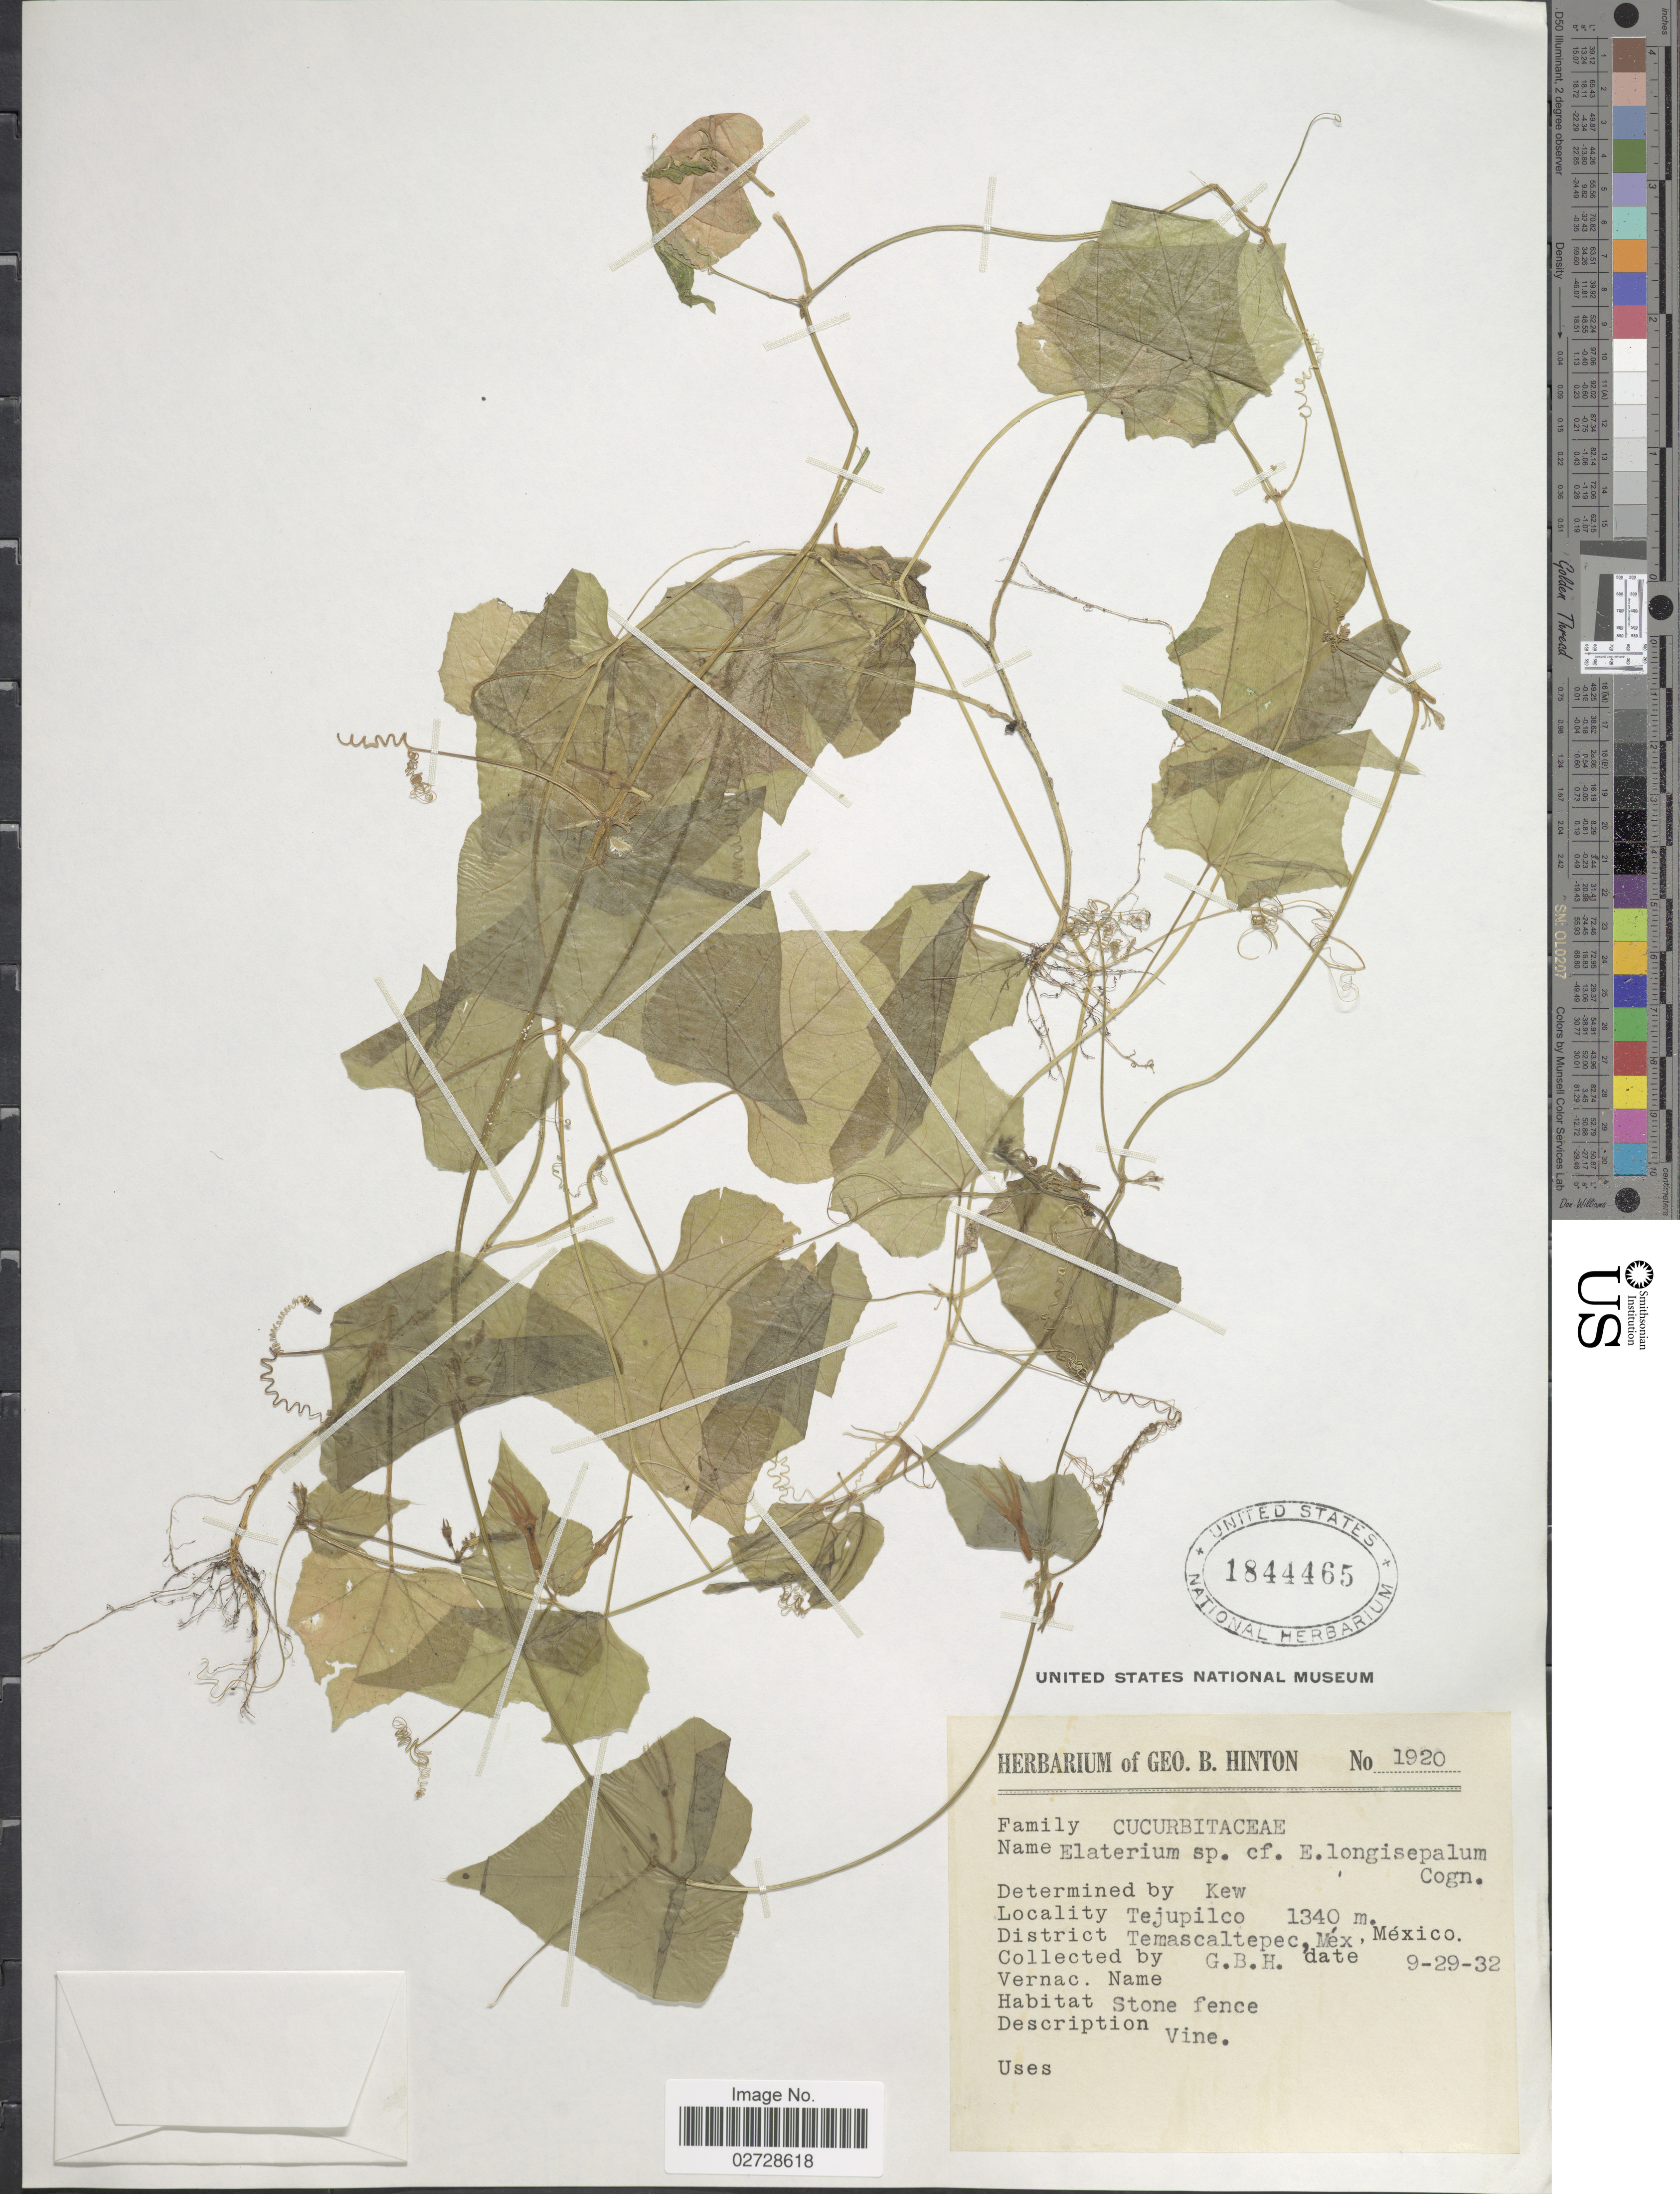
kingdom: Plantae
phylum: Tracheophyta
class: Magnoliopsida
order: Cucurbitales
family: Cucurbitaceae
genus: Cyclanthera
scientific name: Cyclanthera longisepala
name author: (Cogn.) H. Schaef. & S.S. Renner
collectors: G. B. Hinton & et al.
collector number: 1920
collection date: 1932-09-29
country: Mexico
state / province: México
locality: Tejupilco, District Temascaltepec.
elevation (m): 1340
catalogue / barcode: US 1844465